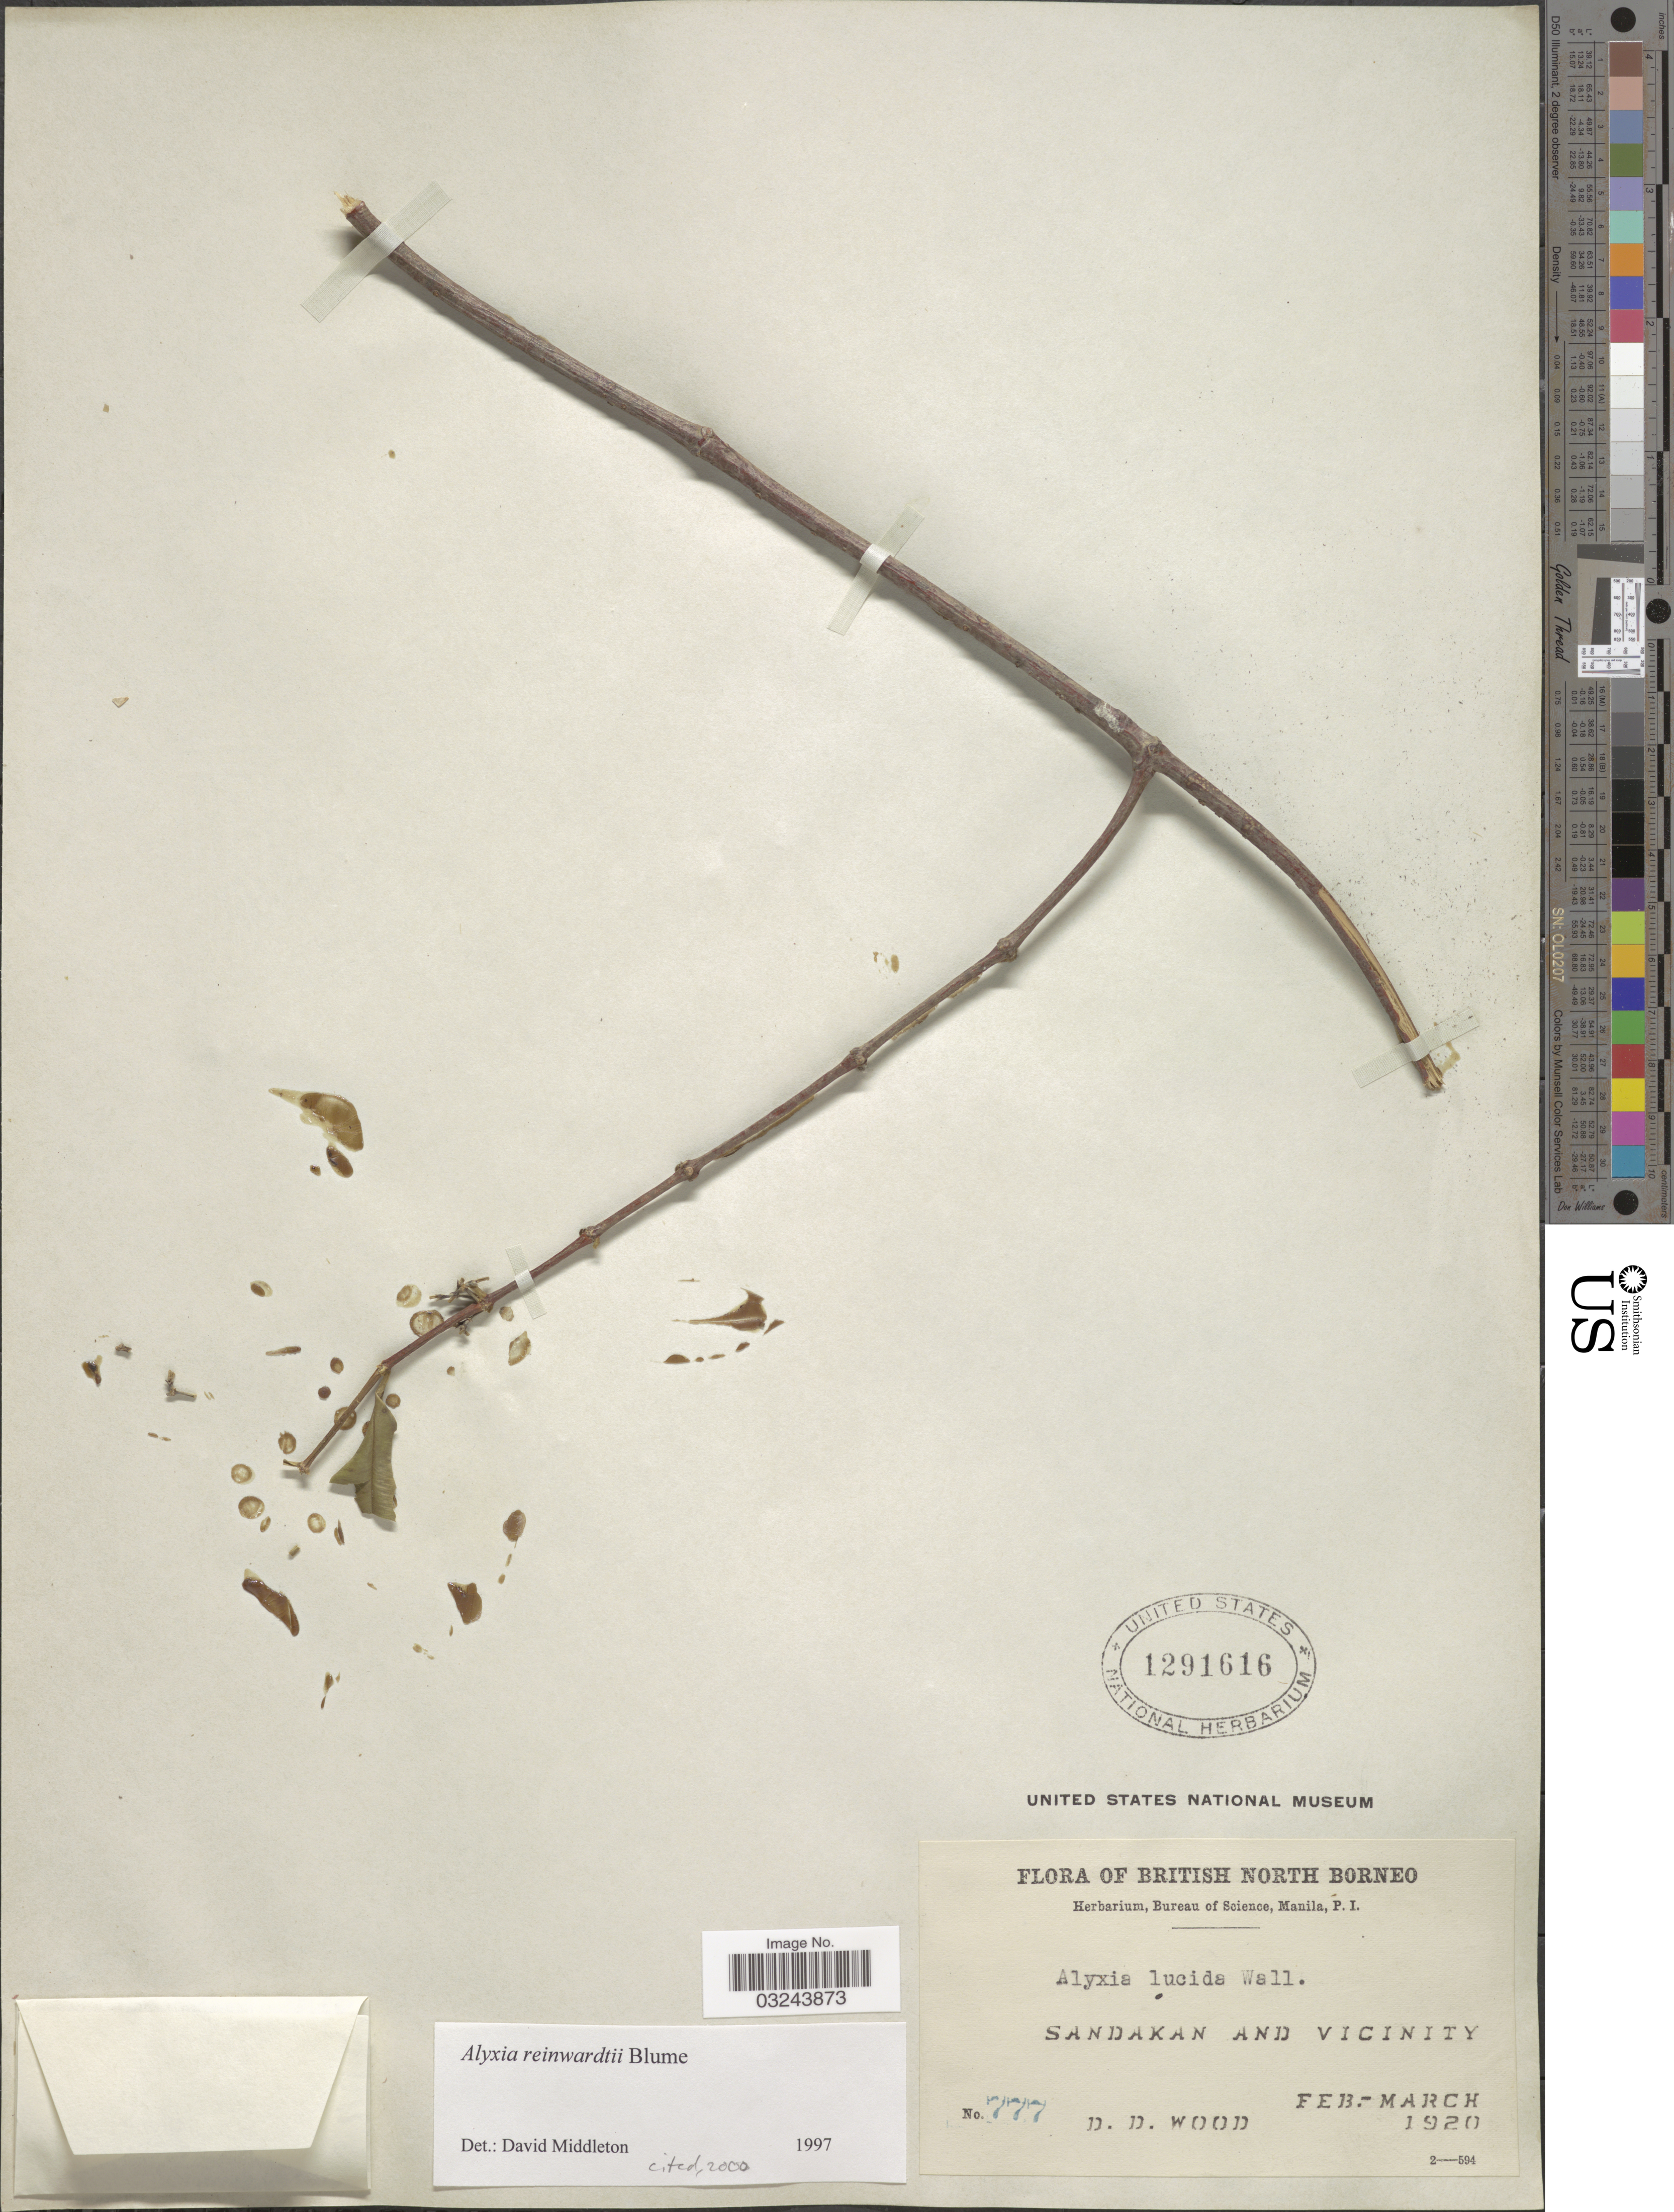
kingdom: Plantae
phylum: Tracheophyta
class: Magnoliopsida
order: Gentianales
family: Apocynaceae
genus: Alyxia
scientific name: Alyxia reinwardtii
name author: Blume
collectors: D. Wood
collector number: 777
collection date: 1920-02/1920-03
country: Malaysia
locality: British North Borneo. Sandakan and Vicinity.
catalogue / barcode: US 1291616